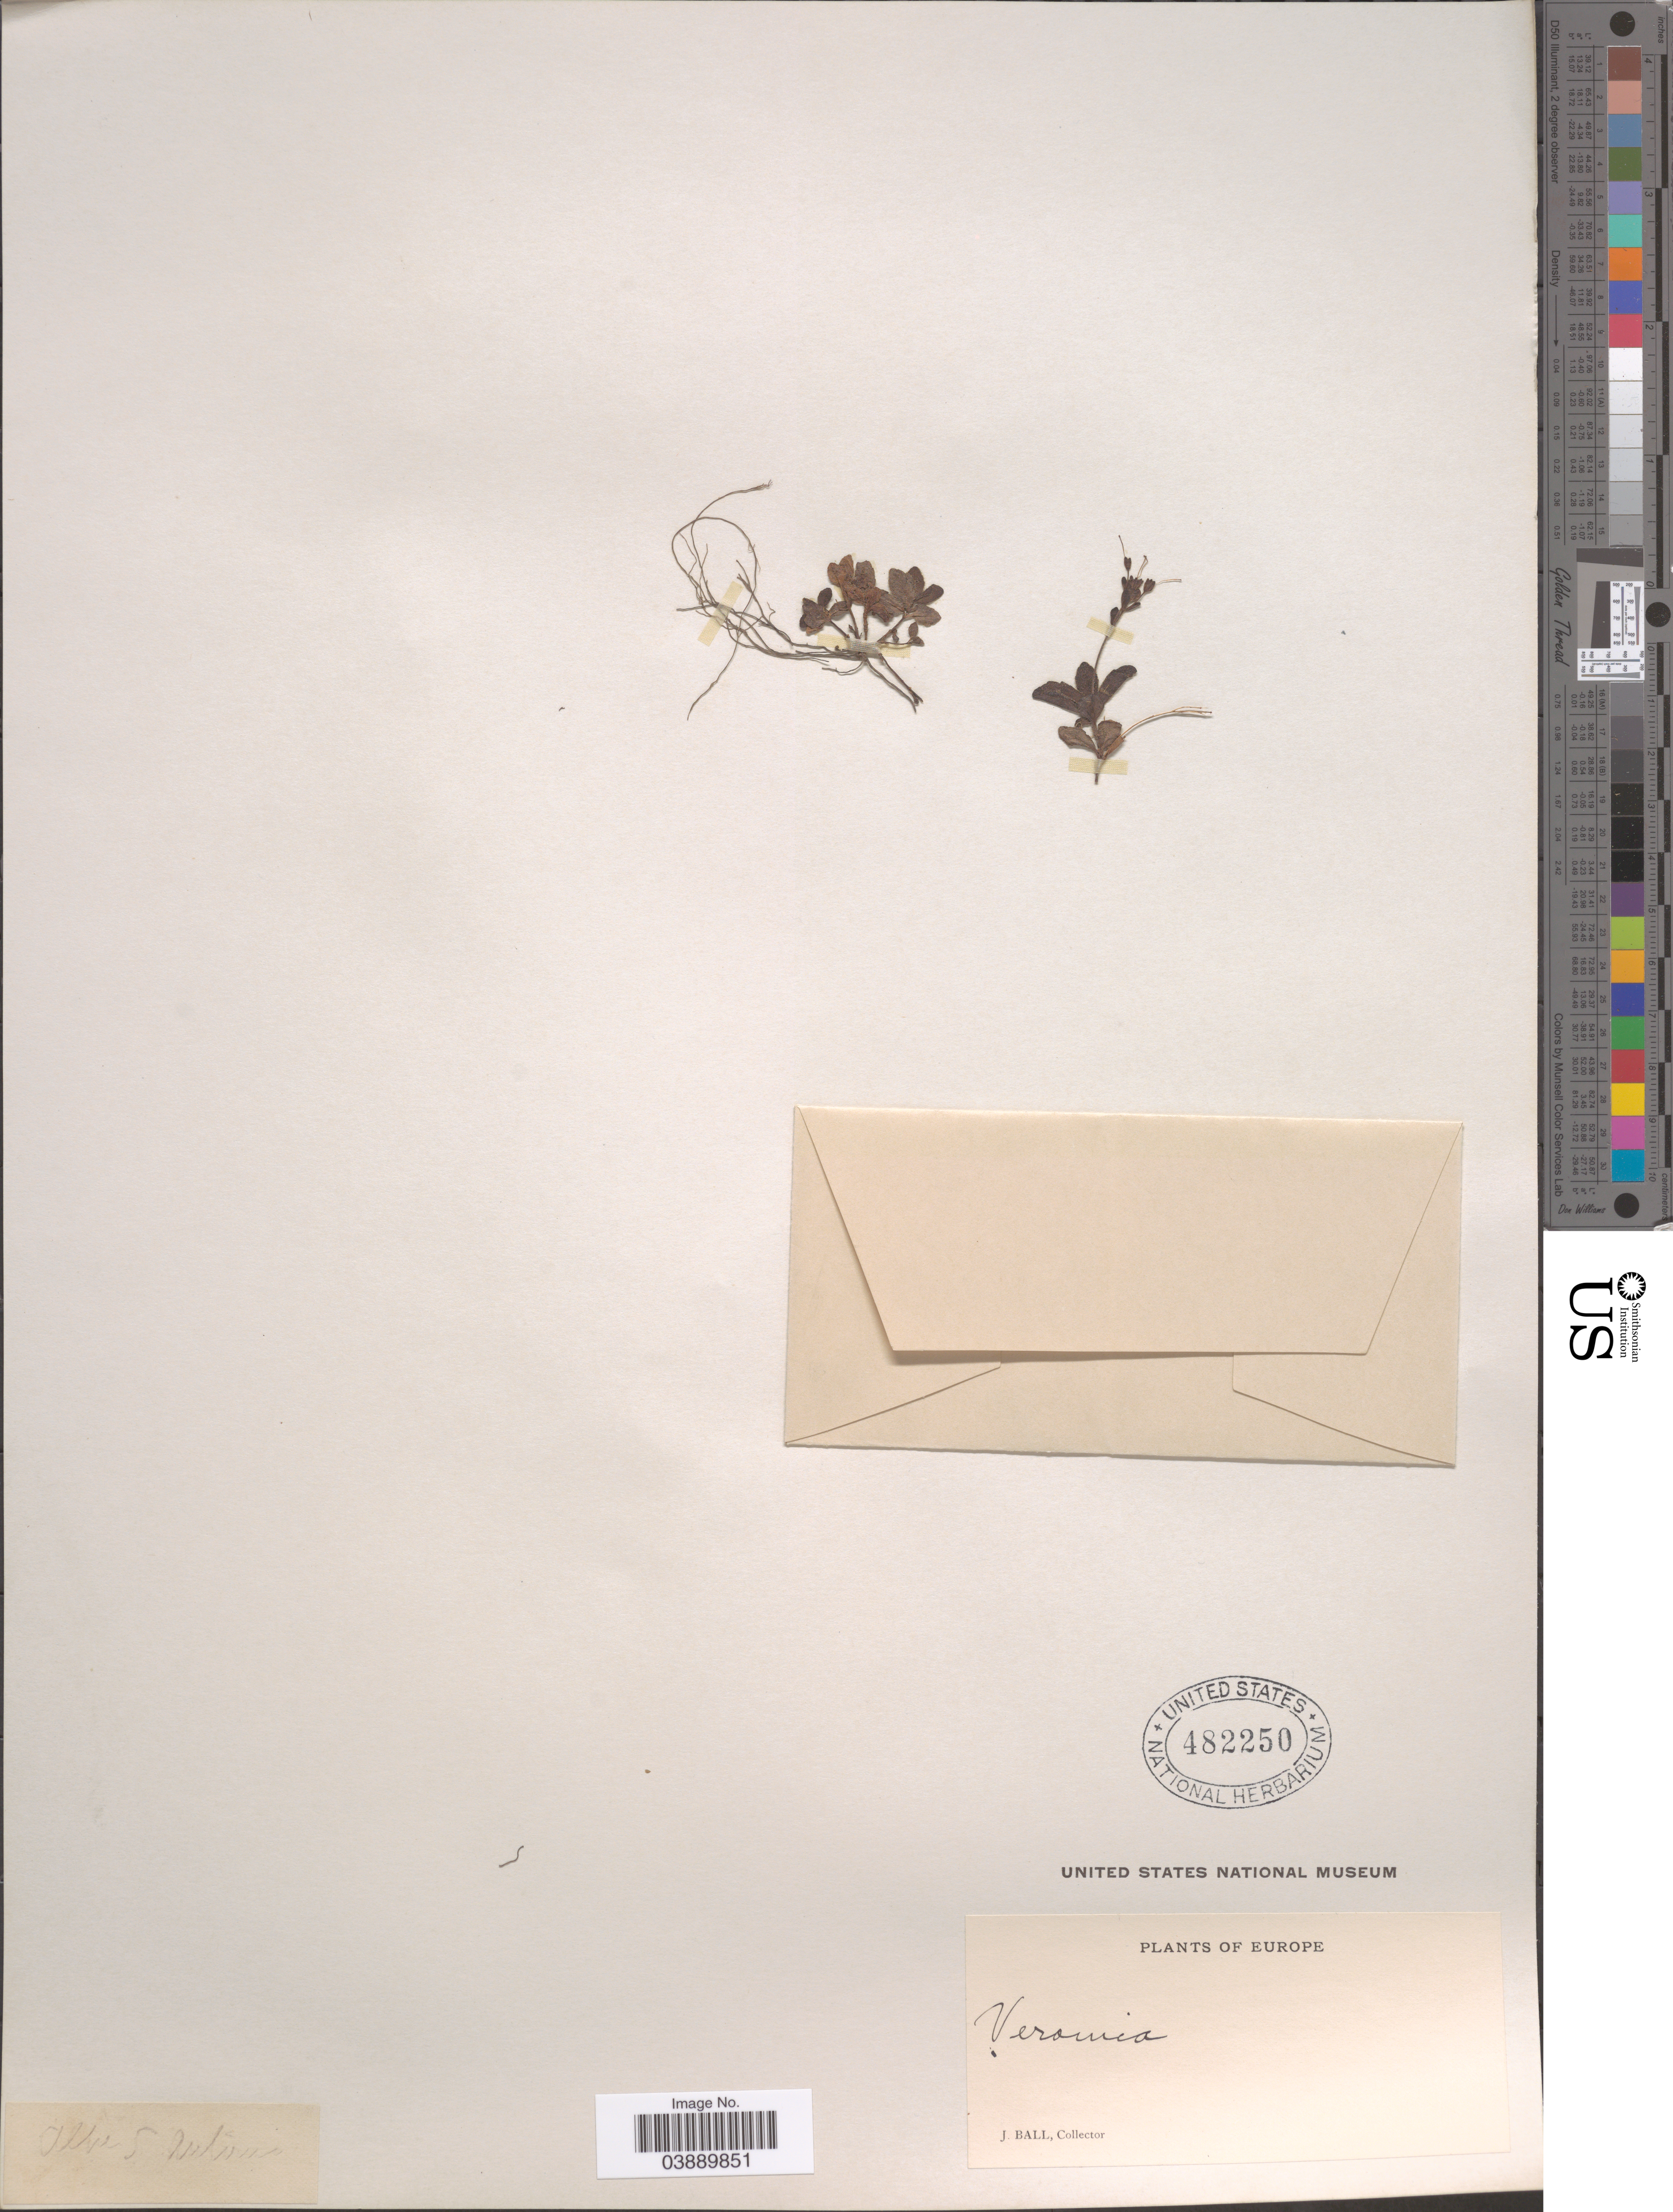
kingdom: Plantae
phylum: Tracheophyta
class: Magnoliopsida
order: Lamiales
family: Plantaginaceae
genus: Veronica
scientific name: Veronica aphylla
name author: L.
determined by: Albach, Dirk C.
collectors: J. Ball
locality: Alpe 5 [illegible text]. Europe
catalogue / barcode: US 482250